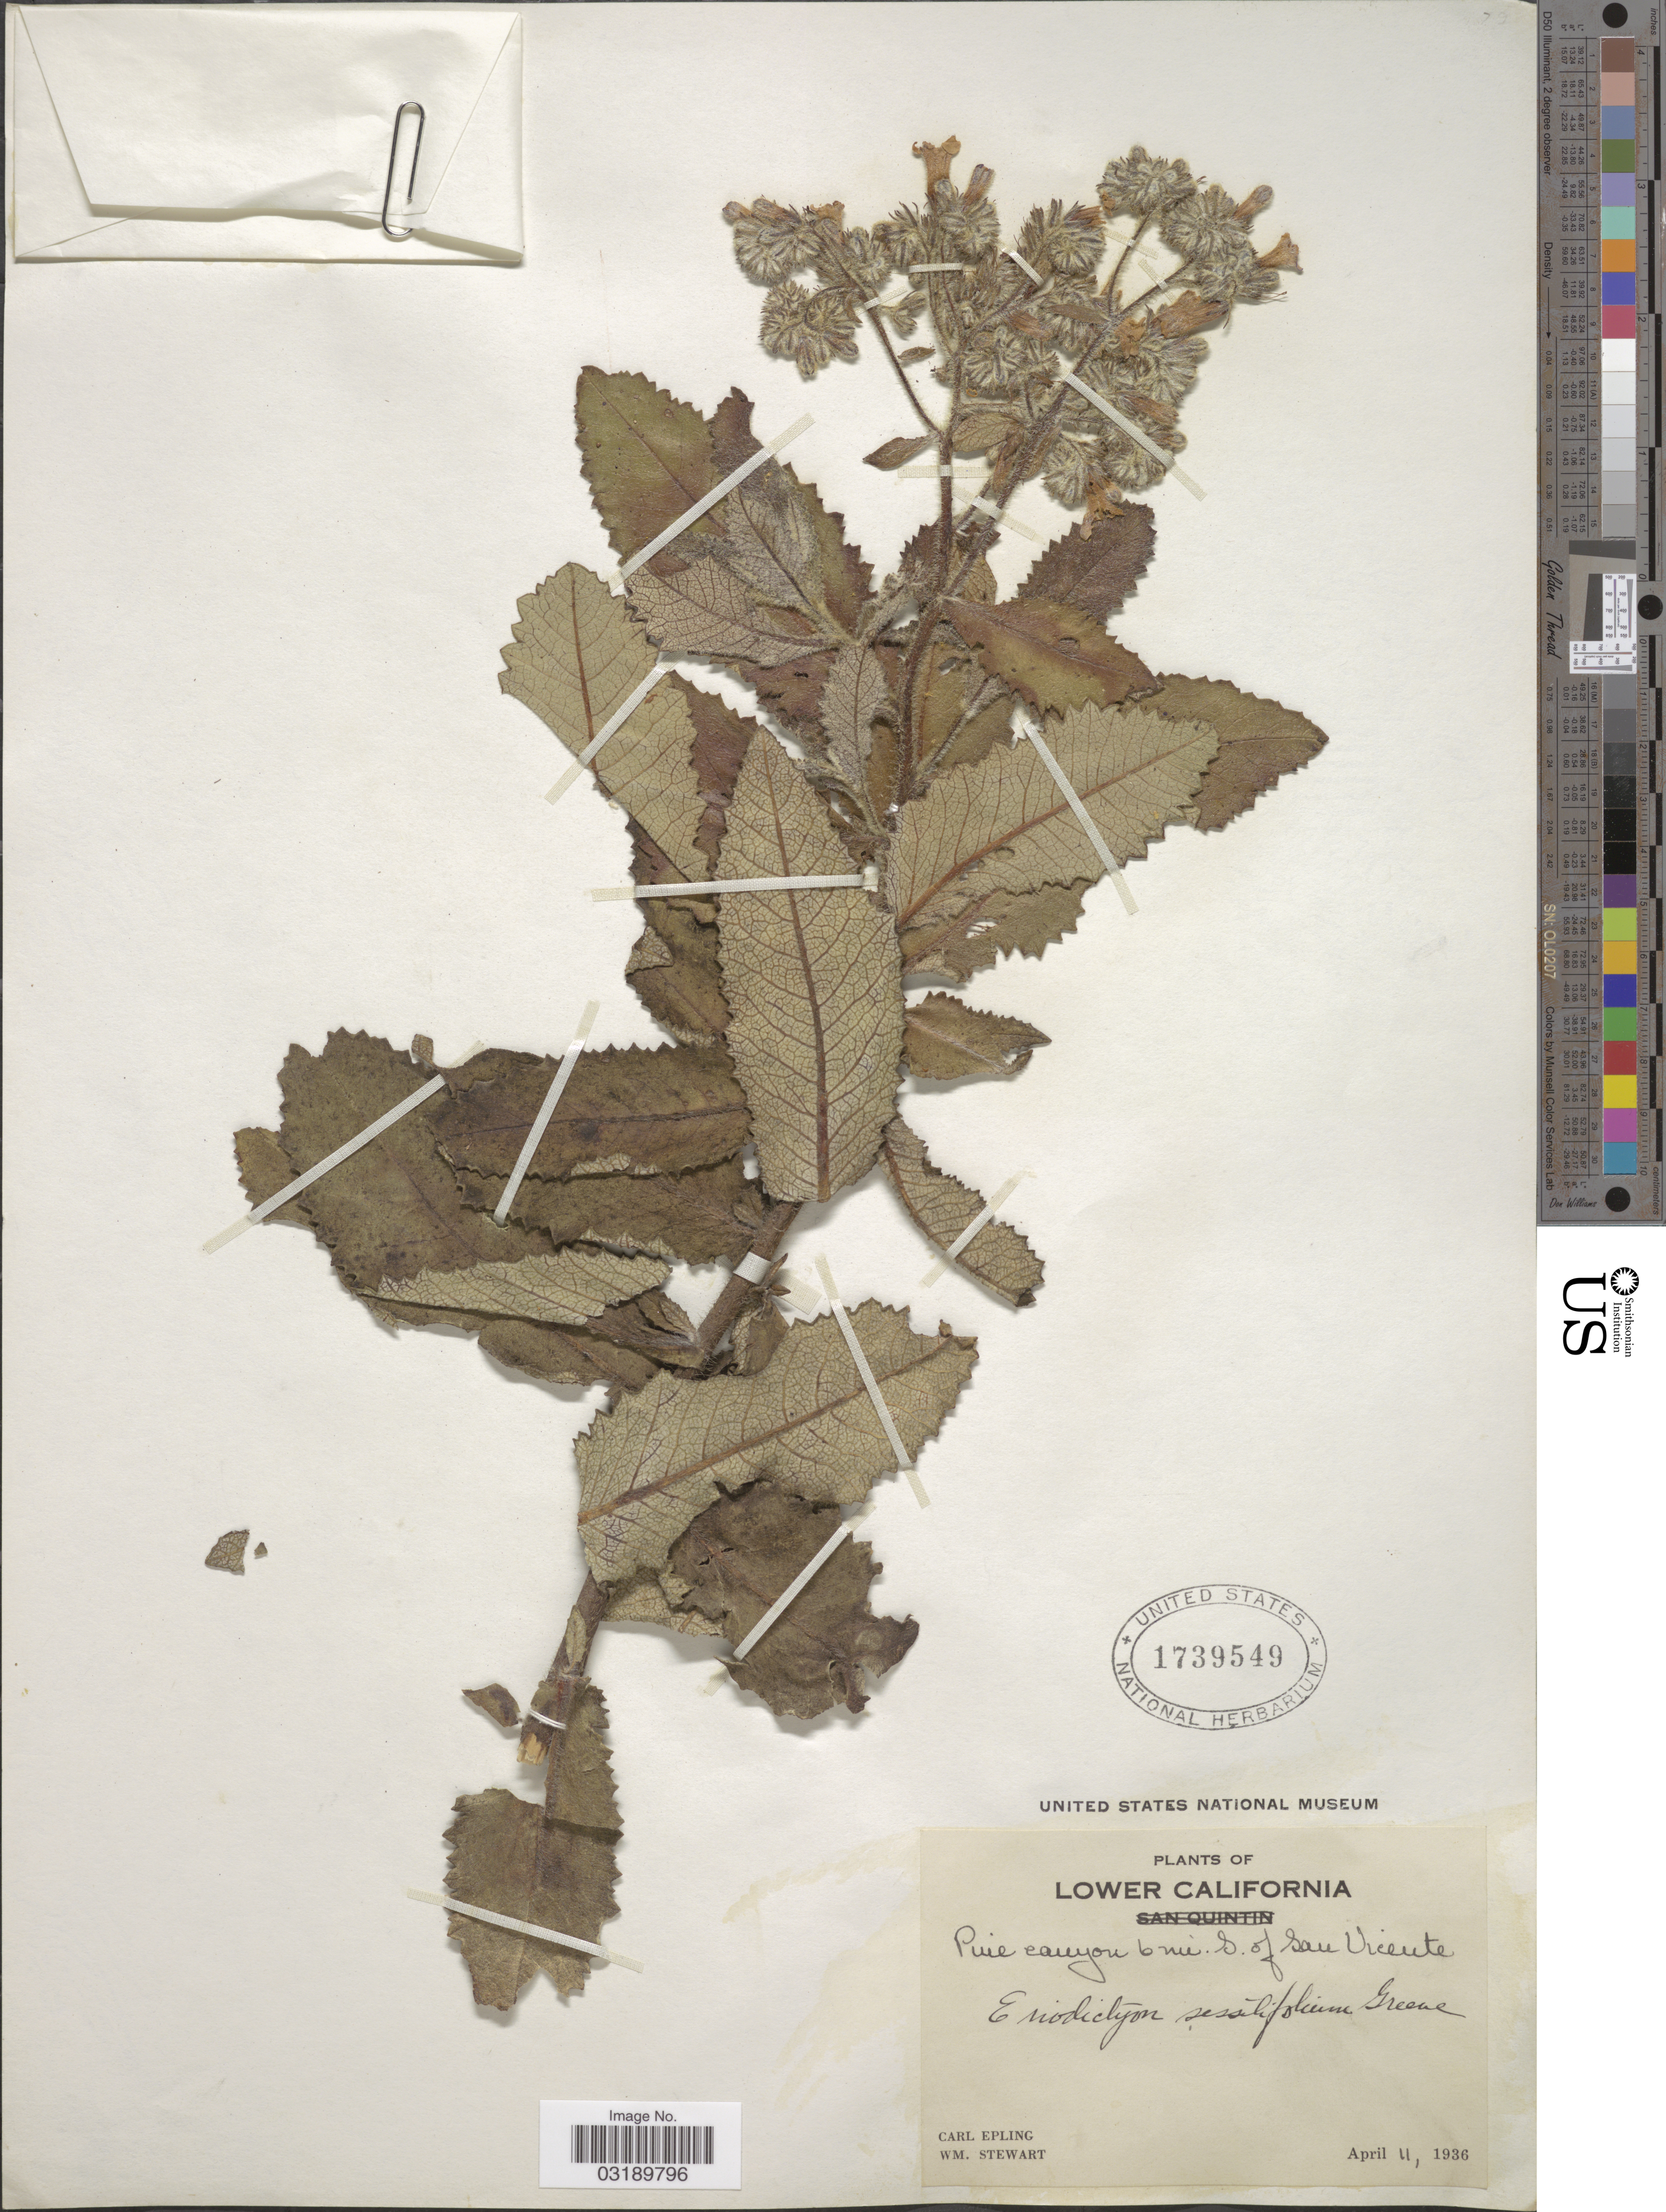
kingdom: Plantae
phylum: Tracheophyta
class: Magnoliopsida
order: Boraginales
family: Namaceae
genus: Eriodictyon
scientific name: Eriodictyon sessilifolium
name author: Greene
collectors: C. C. Epling & W. Stewart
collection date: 1936-04-11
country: Mexico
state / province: Baja California Norte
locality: Lower California. Pine canyon 6 mi. S. of San Vicente.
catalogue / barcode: US 1739549